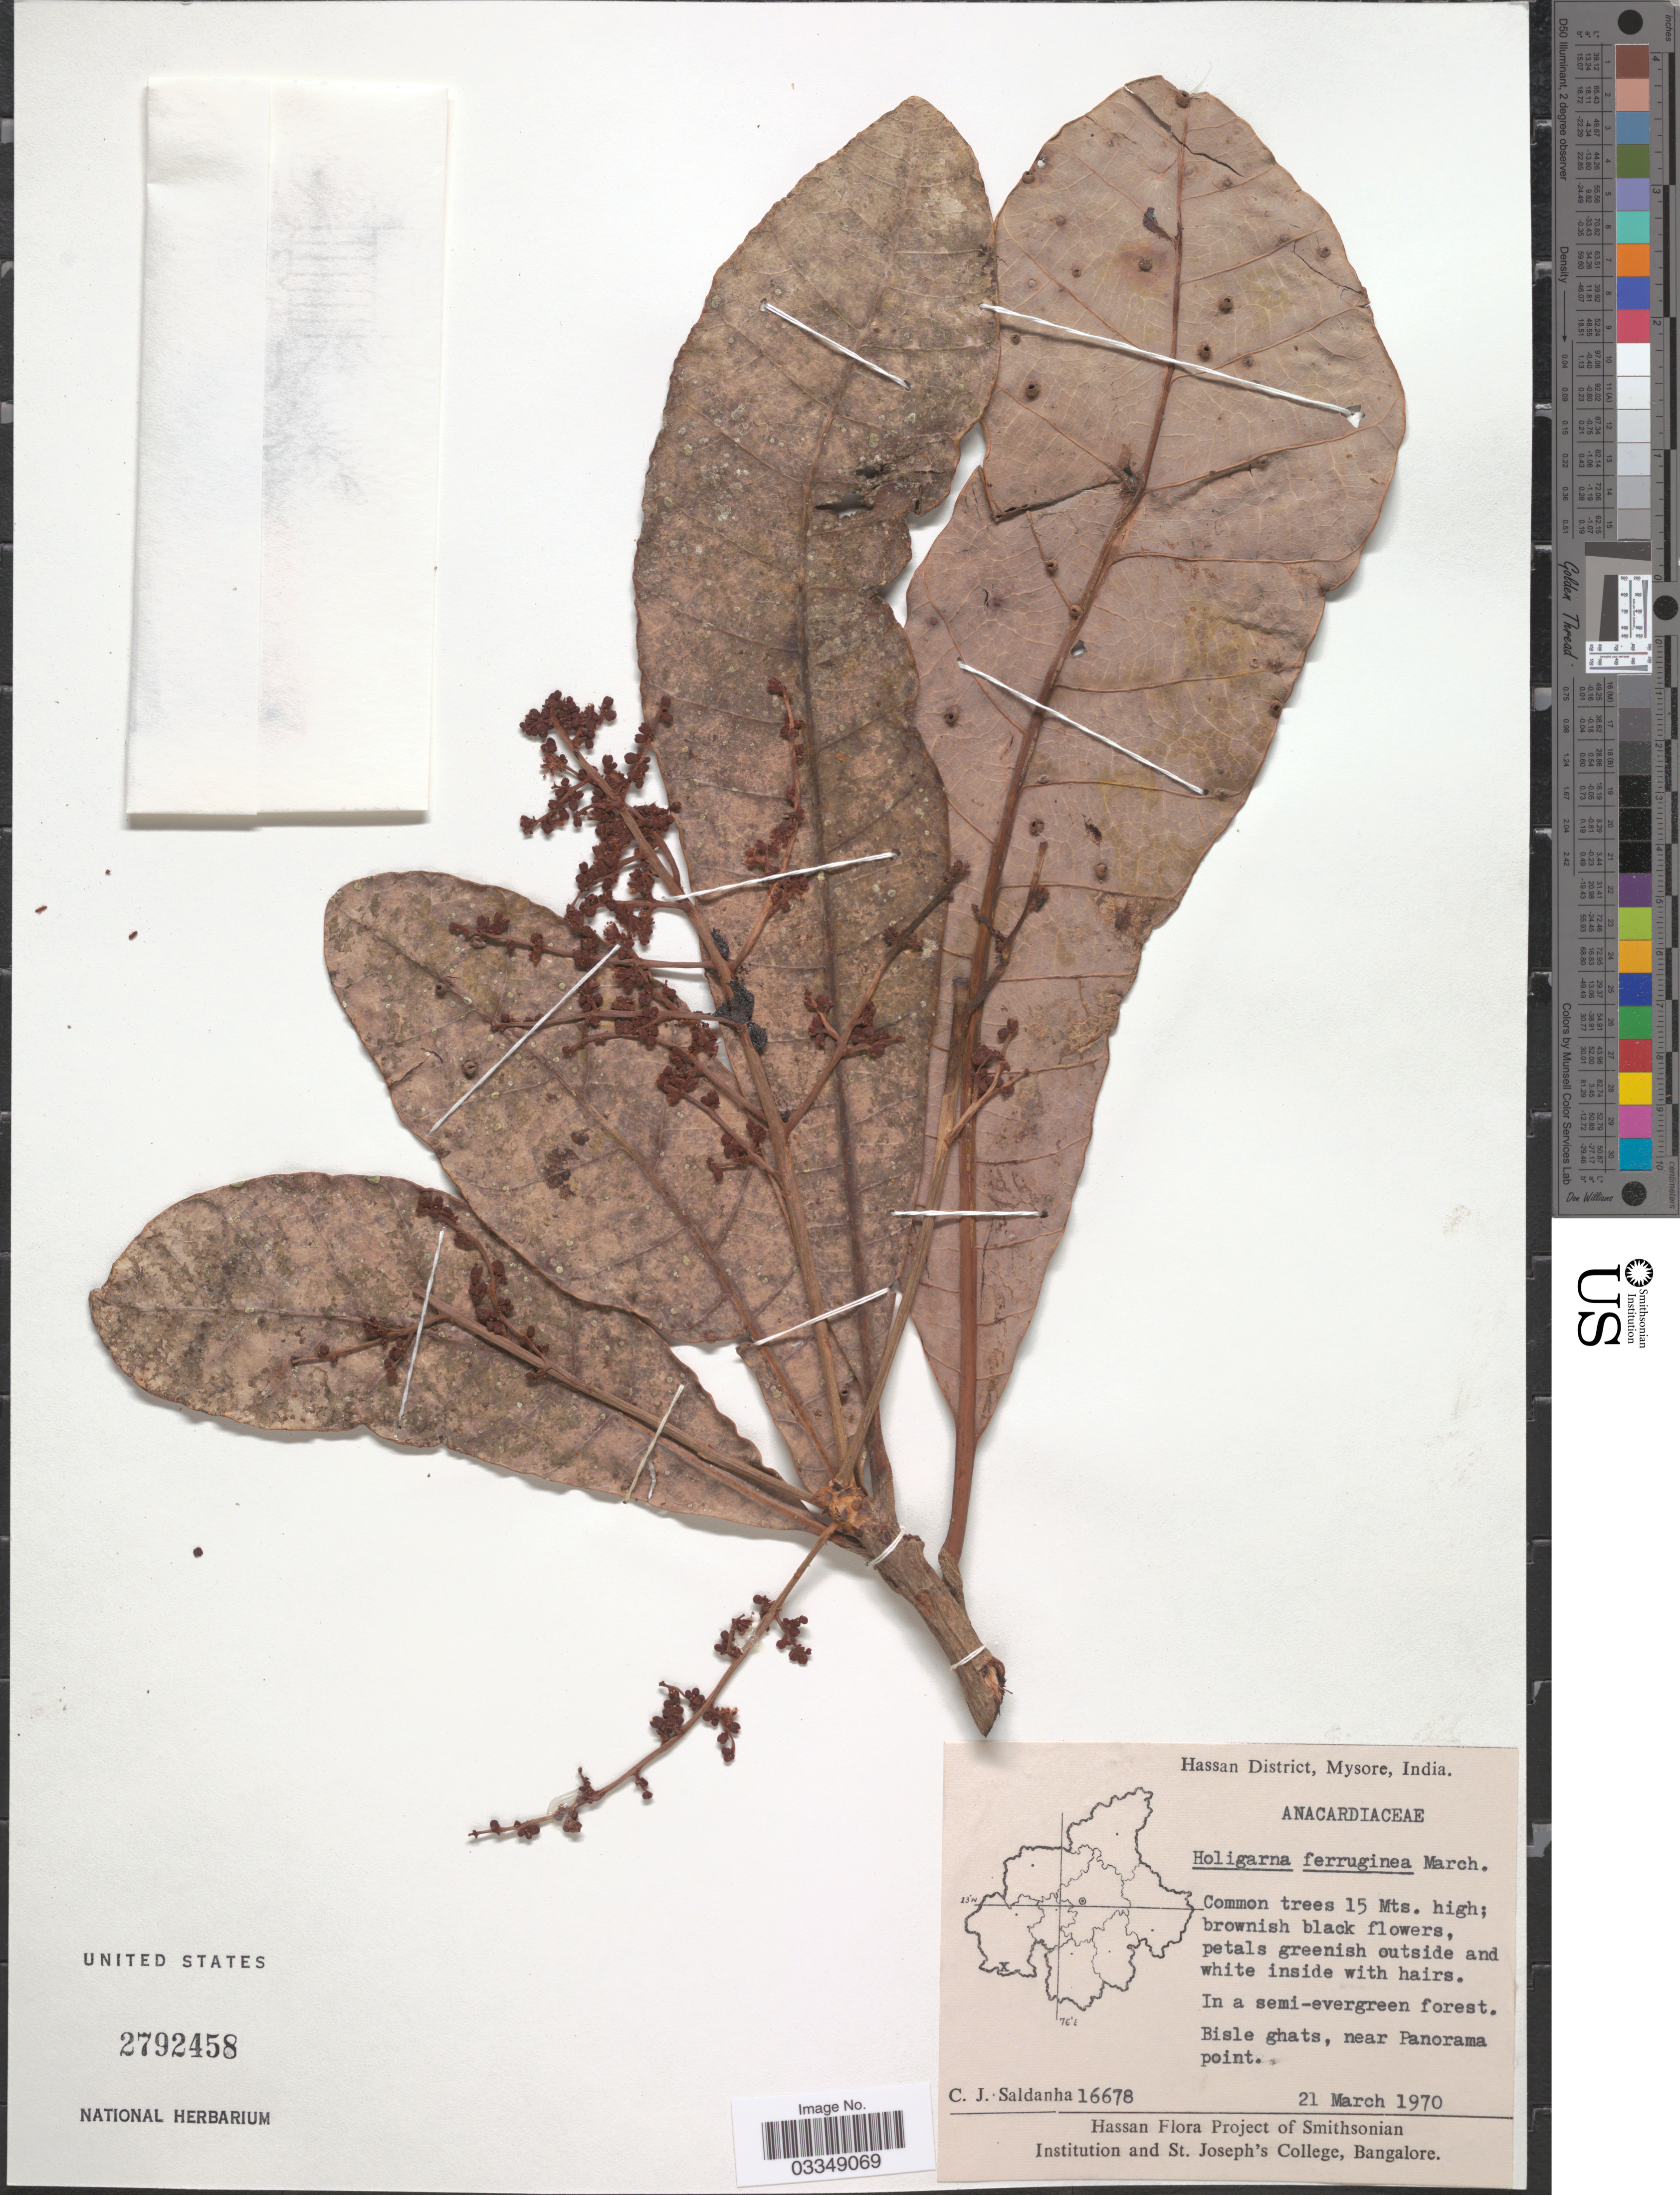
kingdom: Plantae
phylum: Tracheophyta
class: Magnoliopsida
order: Sapindales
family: Anacardiaceae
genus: Holigarna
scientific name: Holigarna ferruginea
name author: Marchand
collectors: C. J. Saldanha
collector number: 16678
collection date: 1970-03-21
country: India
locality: Hassan District, Mysore. Bisle ghats, near Panorama point.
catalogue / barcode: US 2792458